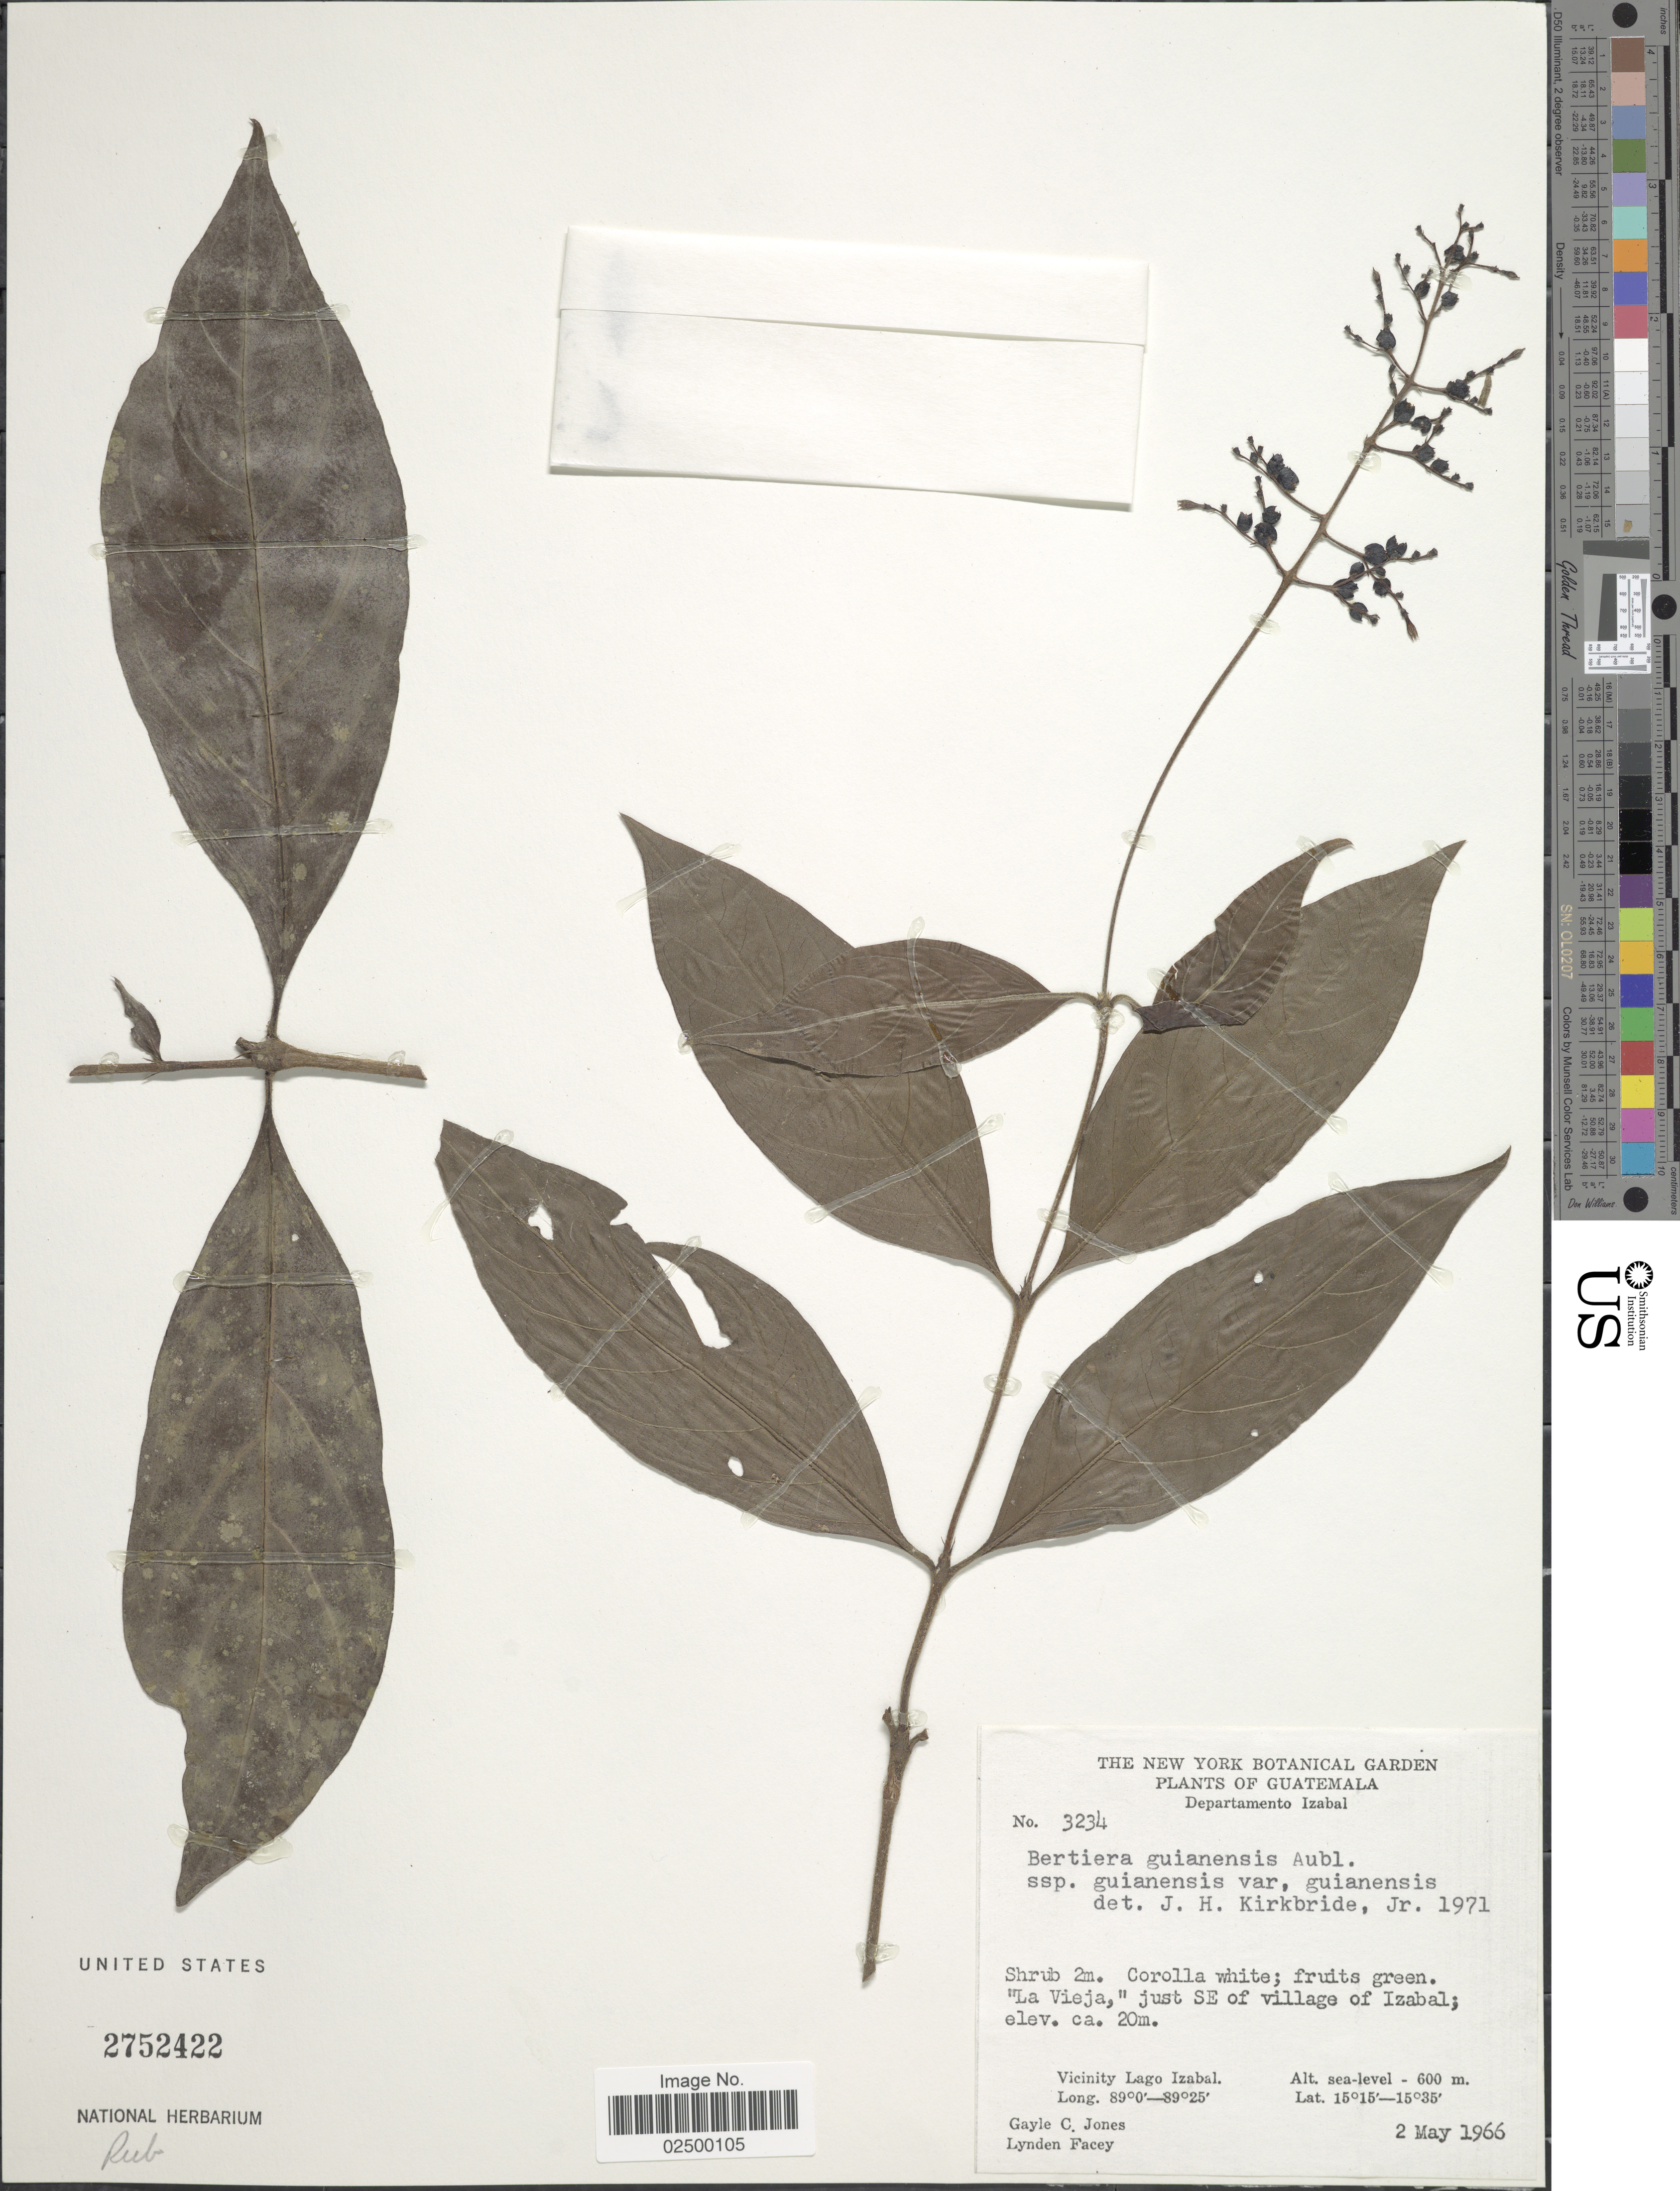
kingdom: Plantae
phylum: Tracheophyta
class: Magnoliopsida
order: Gentianales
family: Rubiaceae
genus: Bertiera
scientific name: Bertiera guianensis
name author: Aubl.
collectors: G. C. Jones & L. Facey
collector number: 3234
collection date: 1966-05-02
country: Guatemala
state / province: Izabal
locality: La Vieja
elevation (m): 0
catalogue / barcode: US 2752422